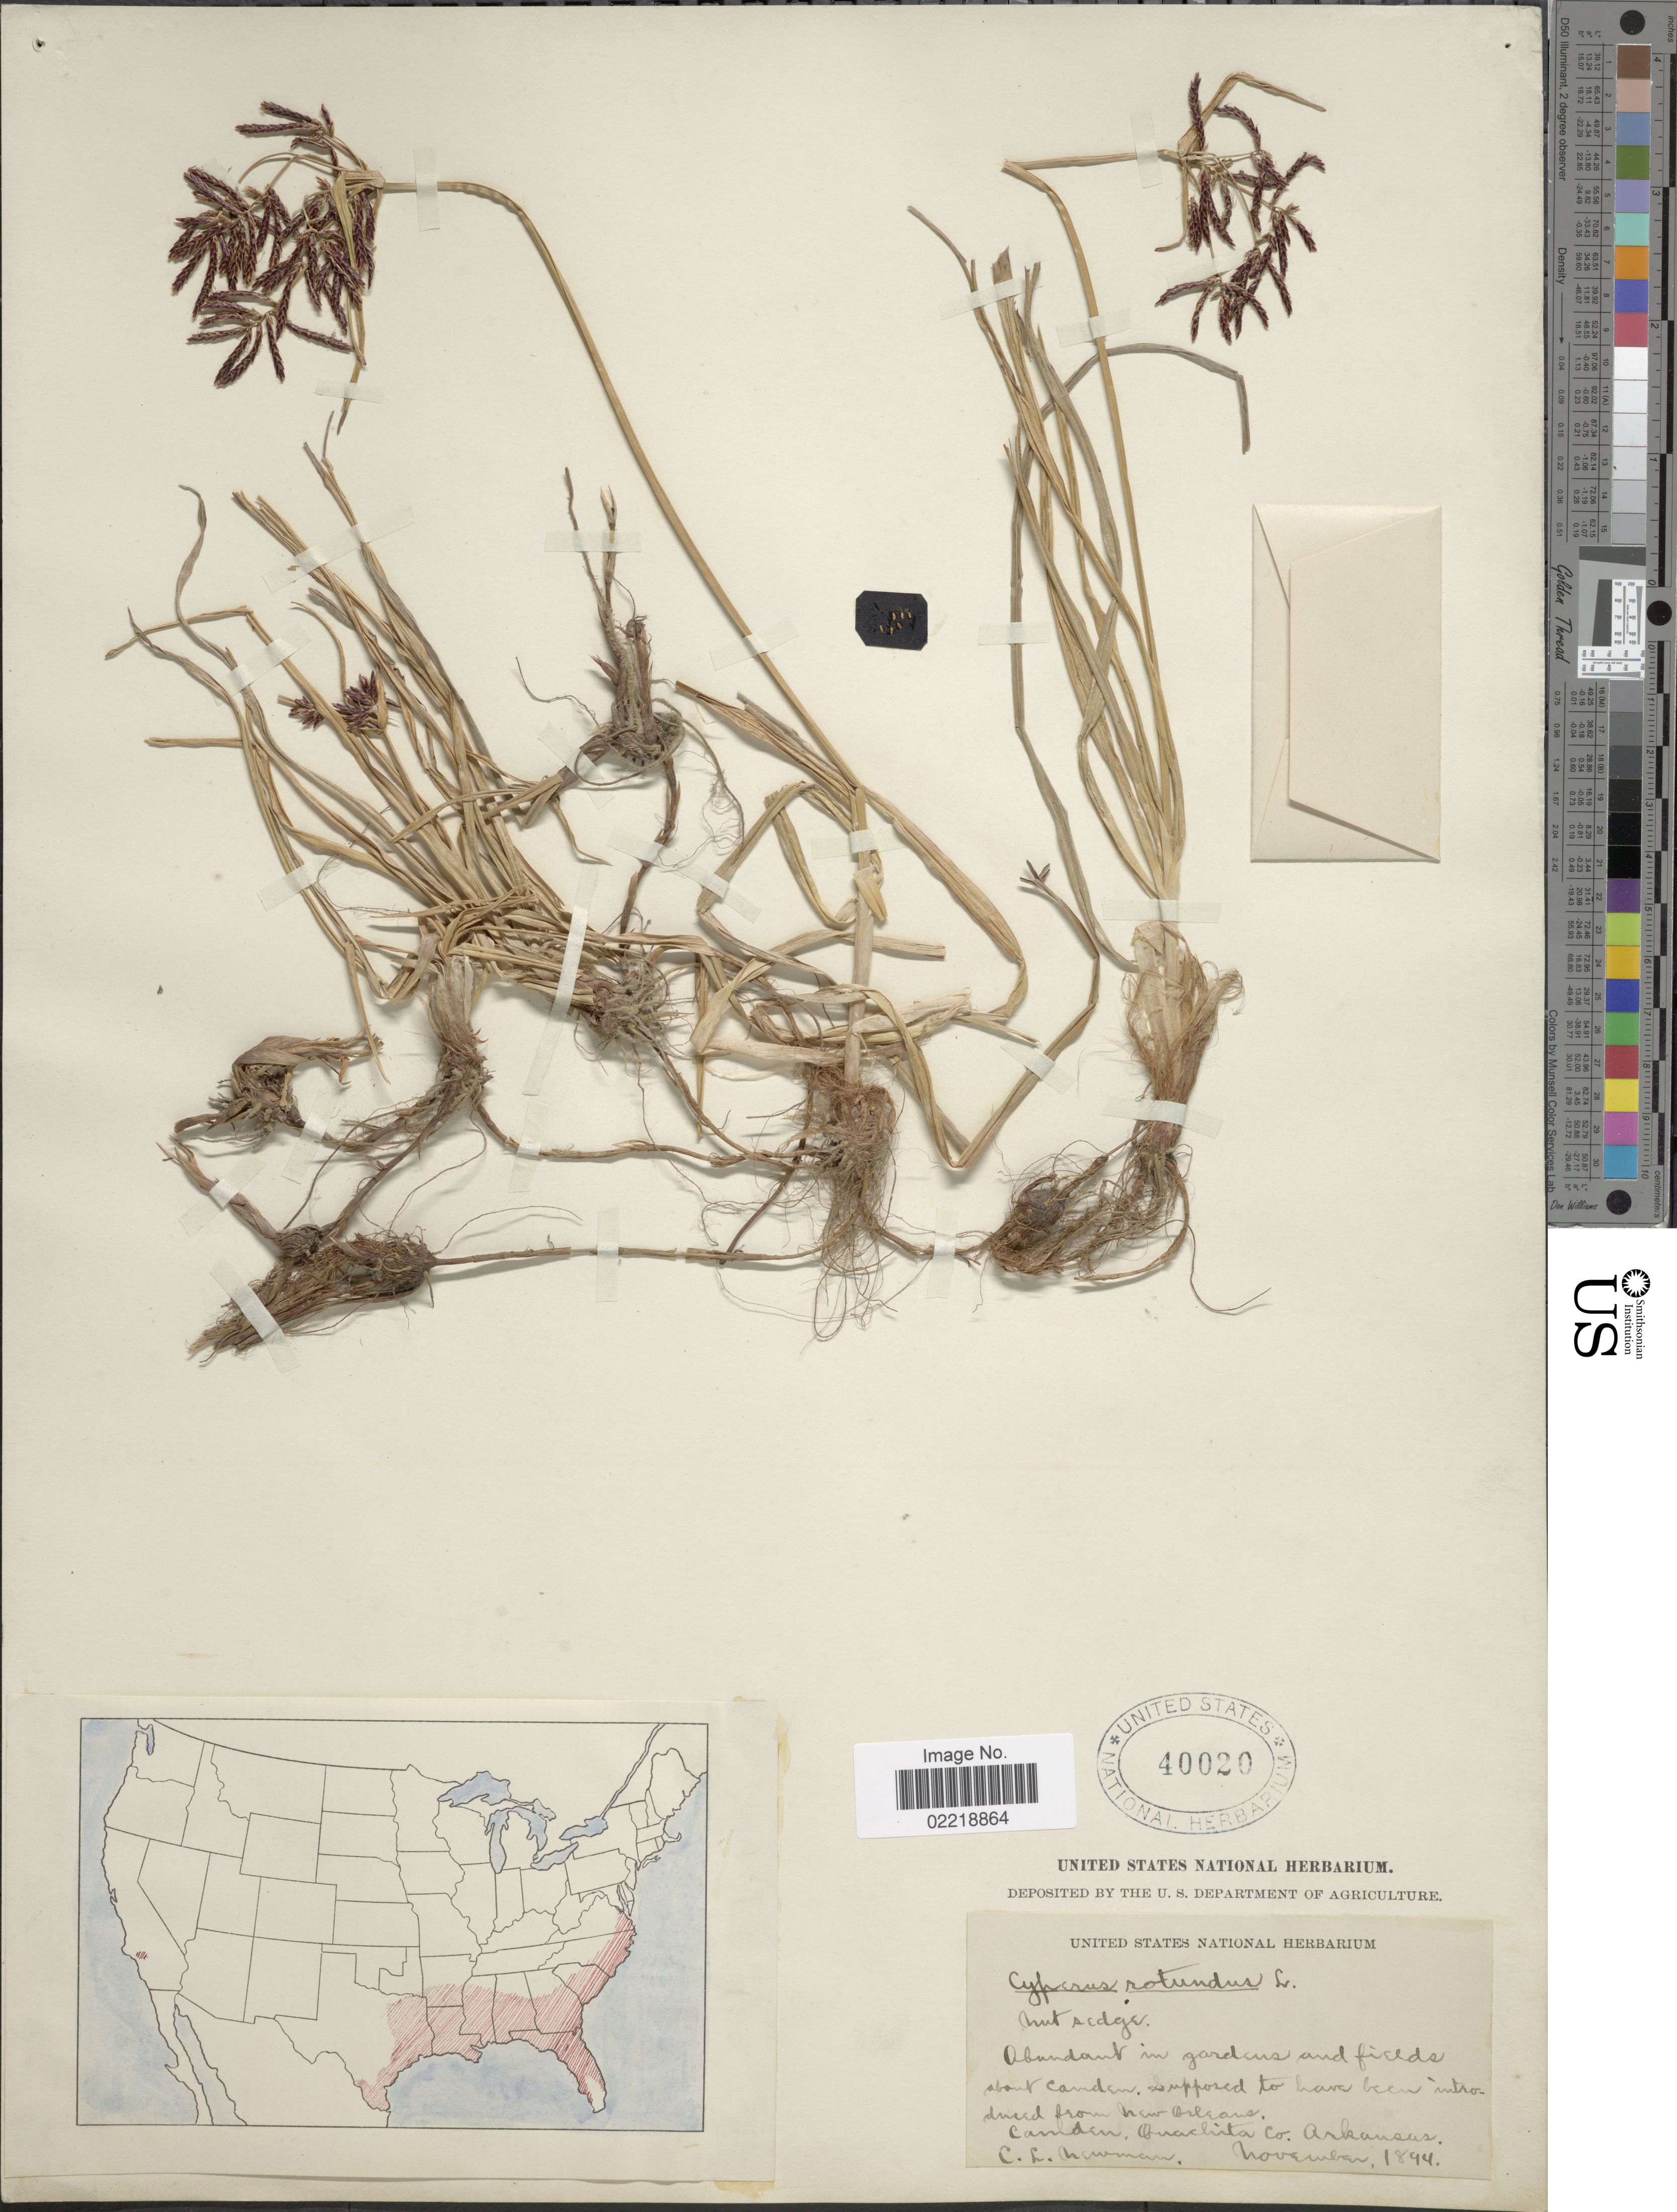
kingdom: Plantae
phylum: Tracheophyta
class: Liliopsida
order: Poales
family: Cyperaceae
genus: Cyperus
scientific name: Cyperus rotundus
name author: L.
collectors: C. Newman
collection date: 1894-11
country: United States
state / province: Arkansas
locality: Abundant in gardens and fields about camden, supposed to have been introduces from New Orleans, Camden, Quachita Co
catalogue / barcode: US 40020